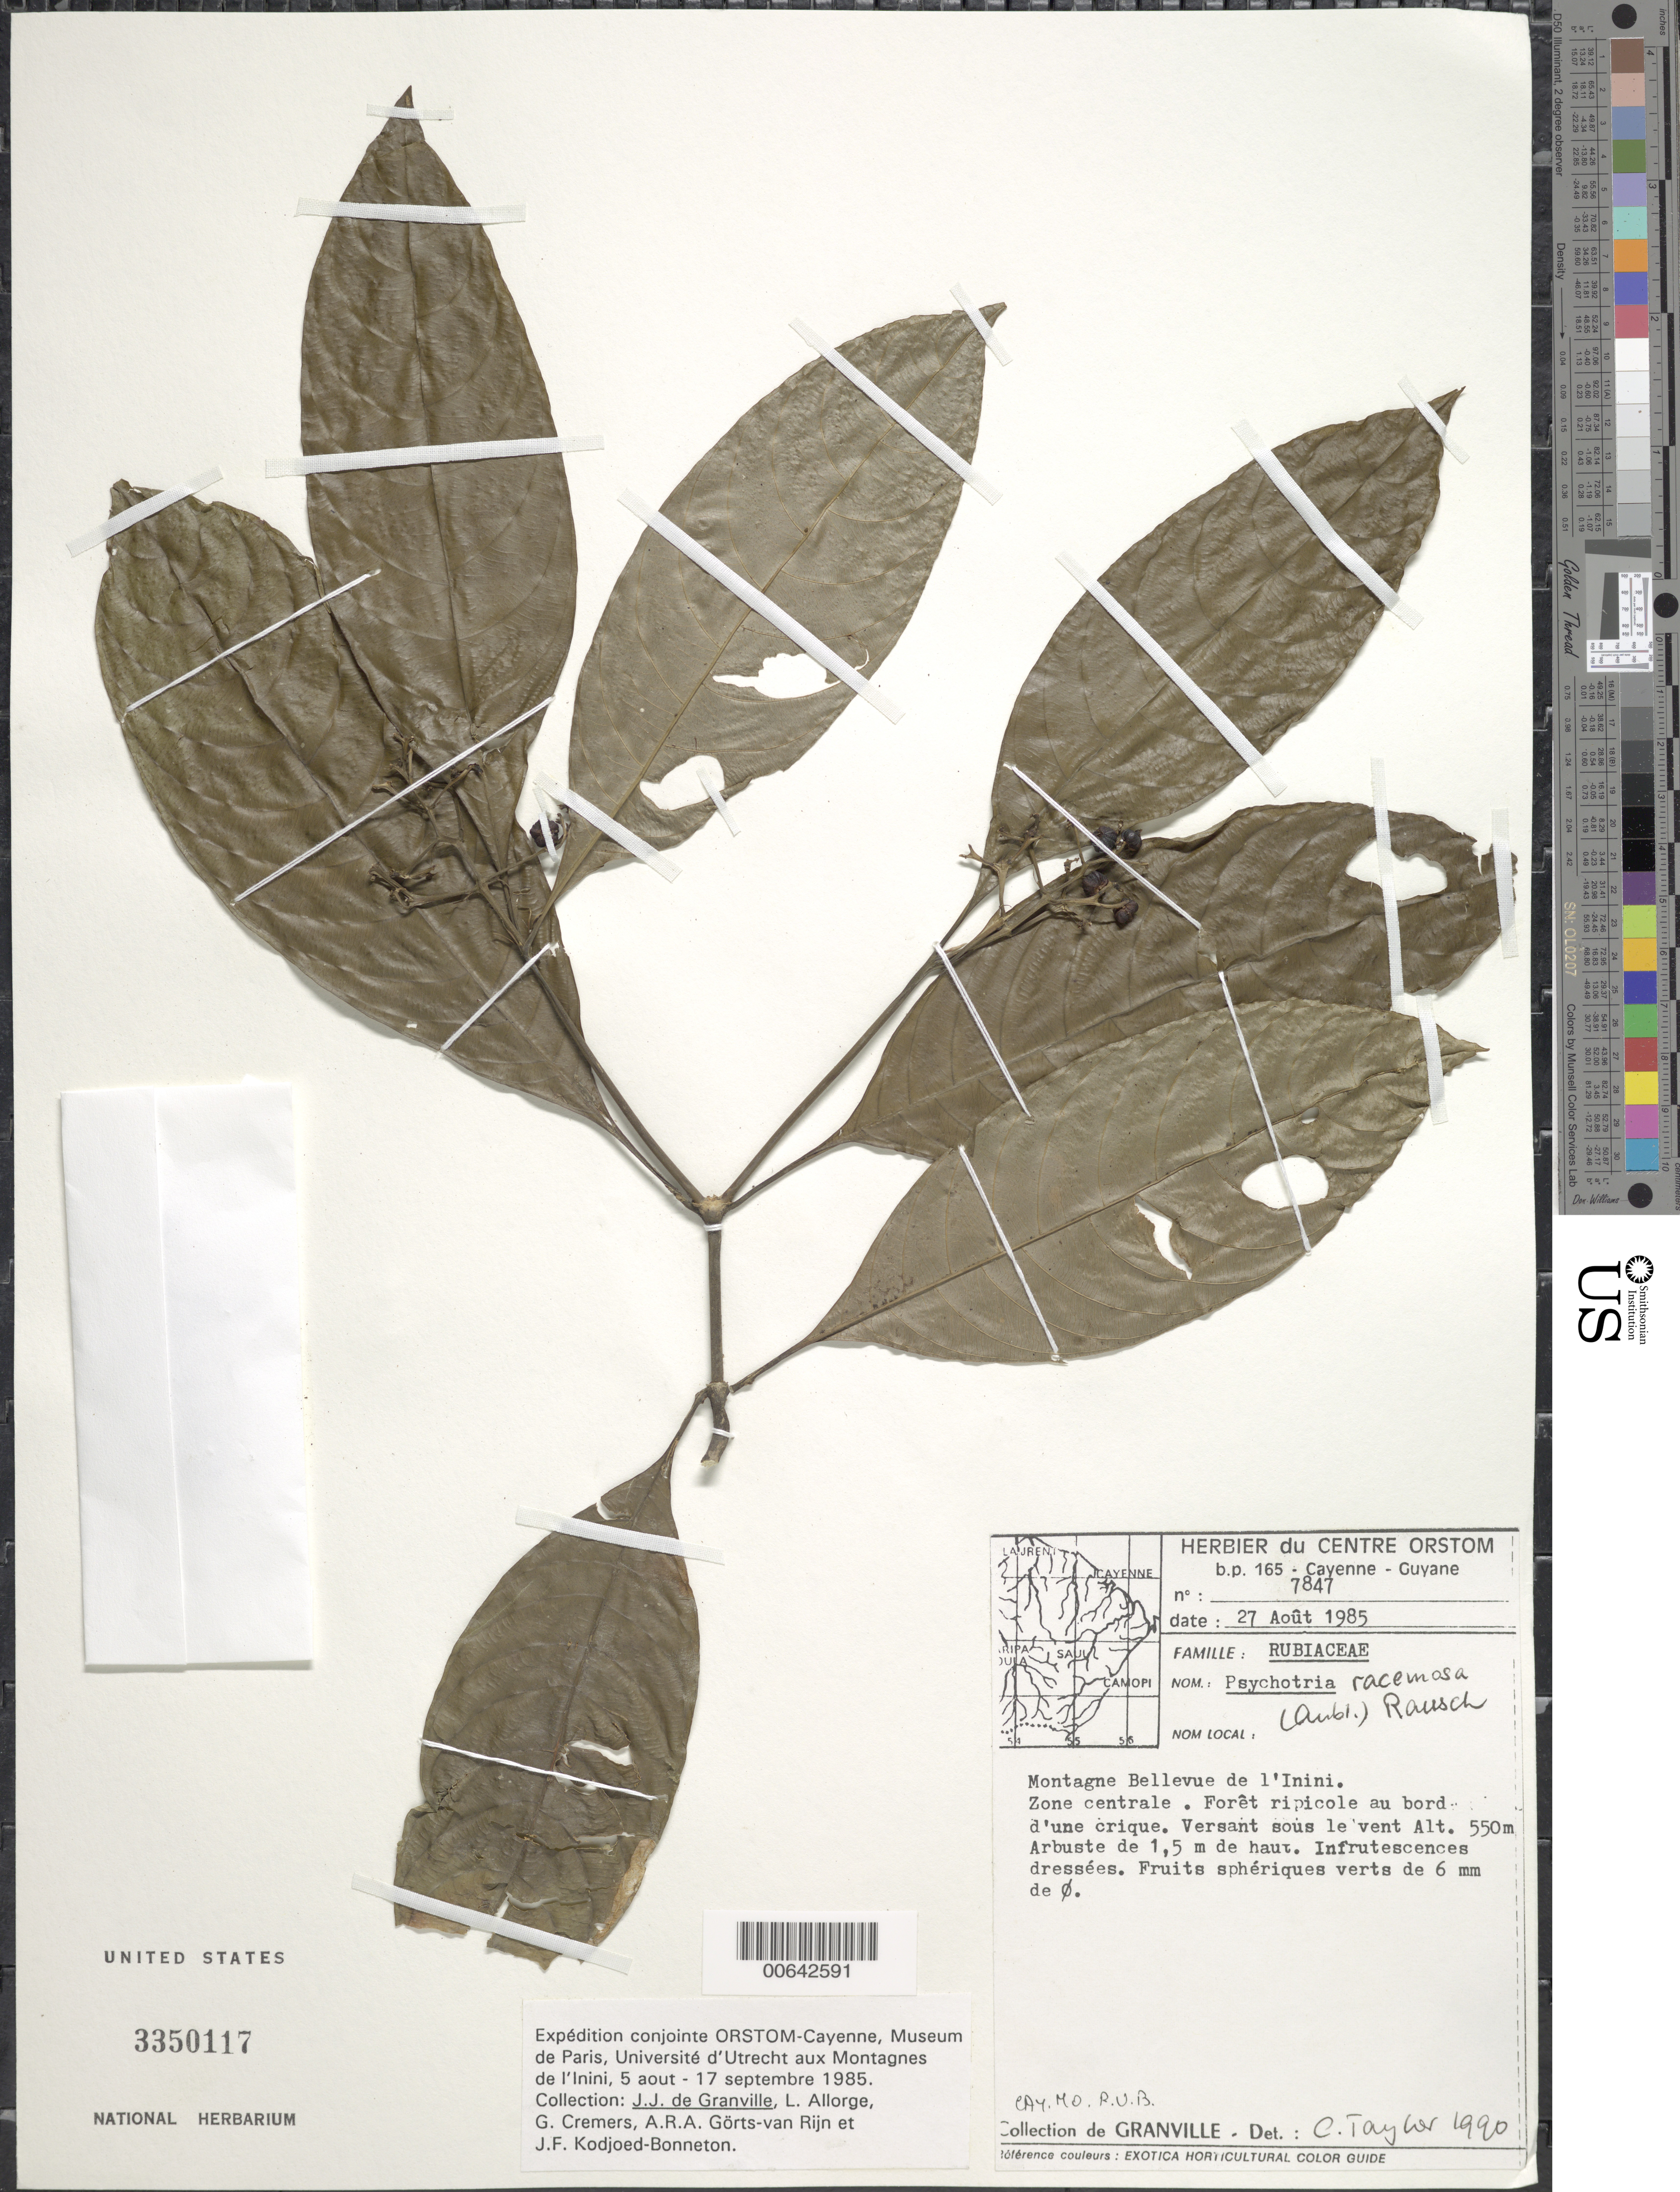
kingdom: Plantae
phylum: Tracheophyta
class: Magnoliopsida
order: Gentianales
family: Rubiaceae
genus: Palicourea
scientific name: Palicourea racemosa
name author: (Aubl.) Borhidi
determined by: Kirkbride, J. H., Jr.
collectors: J.-J. de Granville, L. Allorge, G. Cremers, A. .R. A. Görts-van Rijn & J. Kodjoed-Bonneton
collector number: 7847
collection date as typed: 27-Aug-85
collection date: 1985-08-27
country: French Guiana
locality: Montagnes Bellevue de l'Inini, zone centrale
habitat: Versant sous la vent. forêt ripicole au bord d'une crique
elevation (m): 550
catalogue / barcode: US 3350117